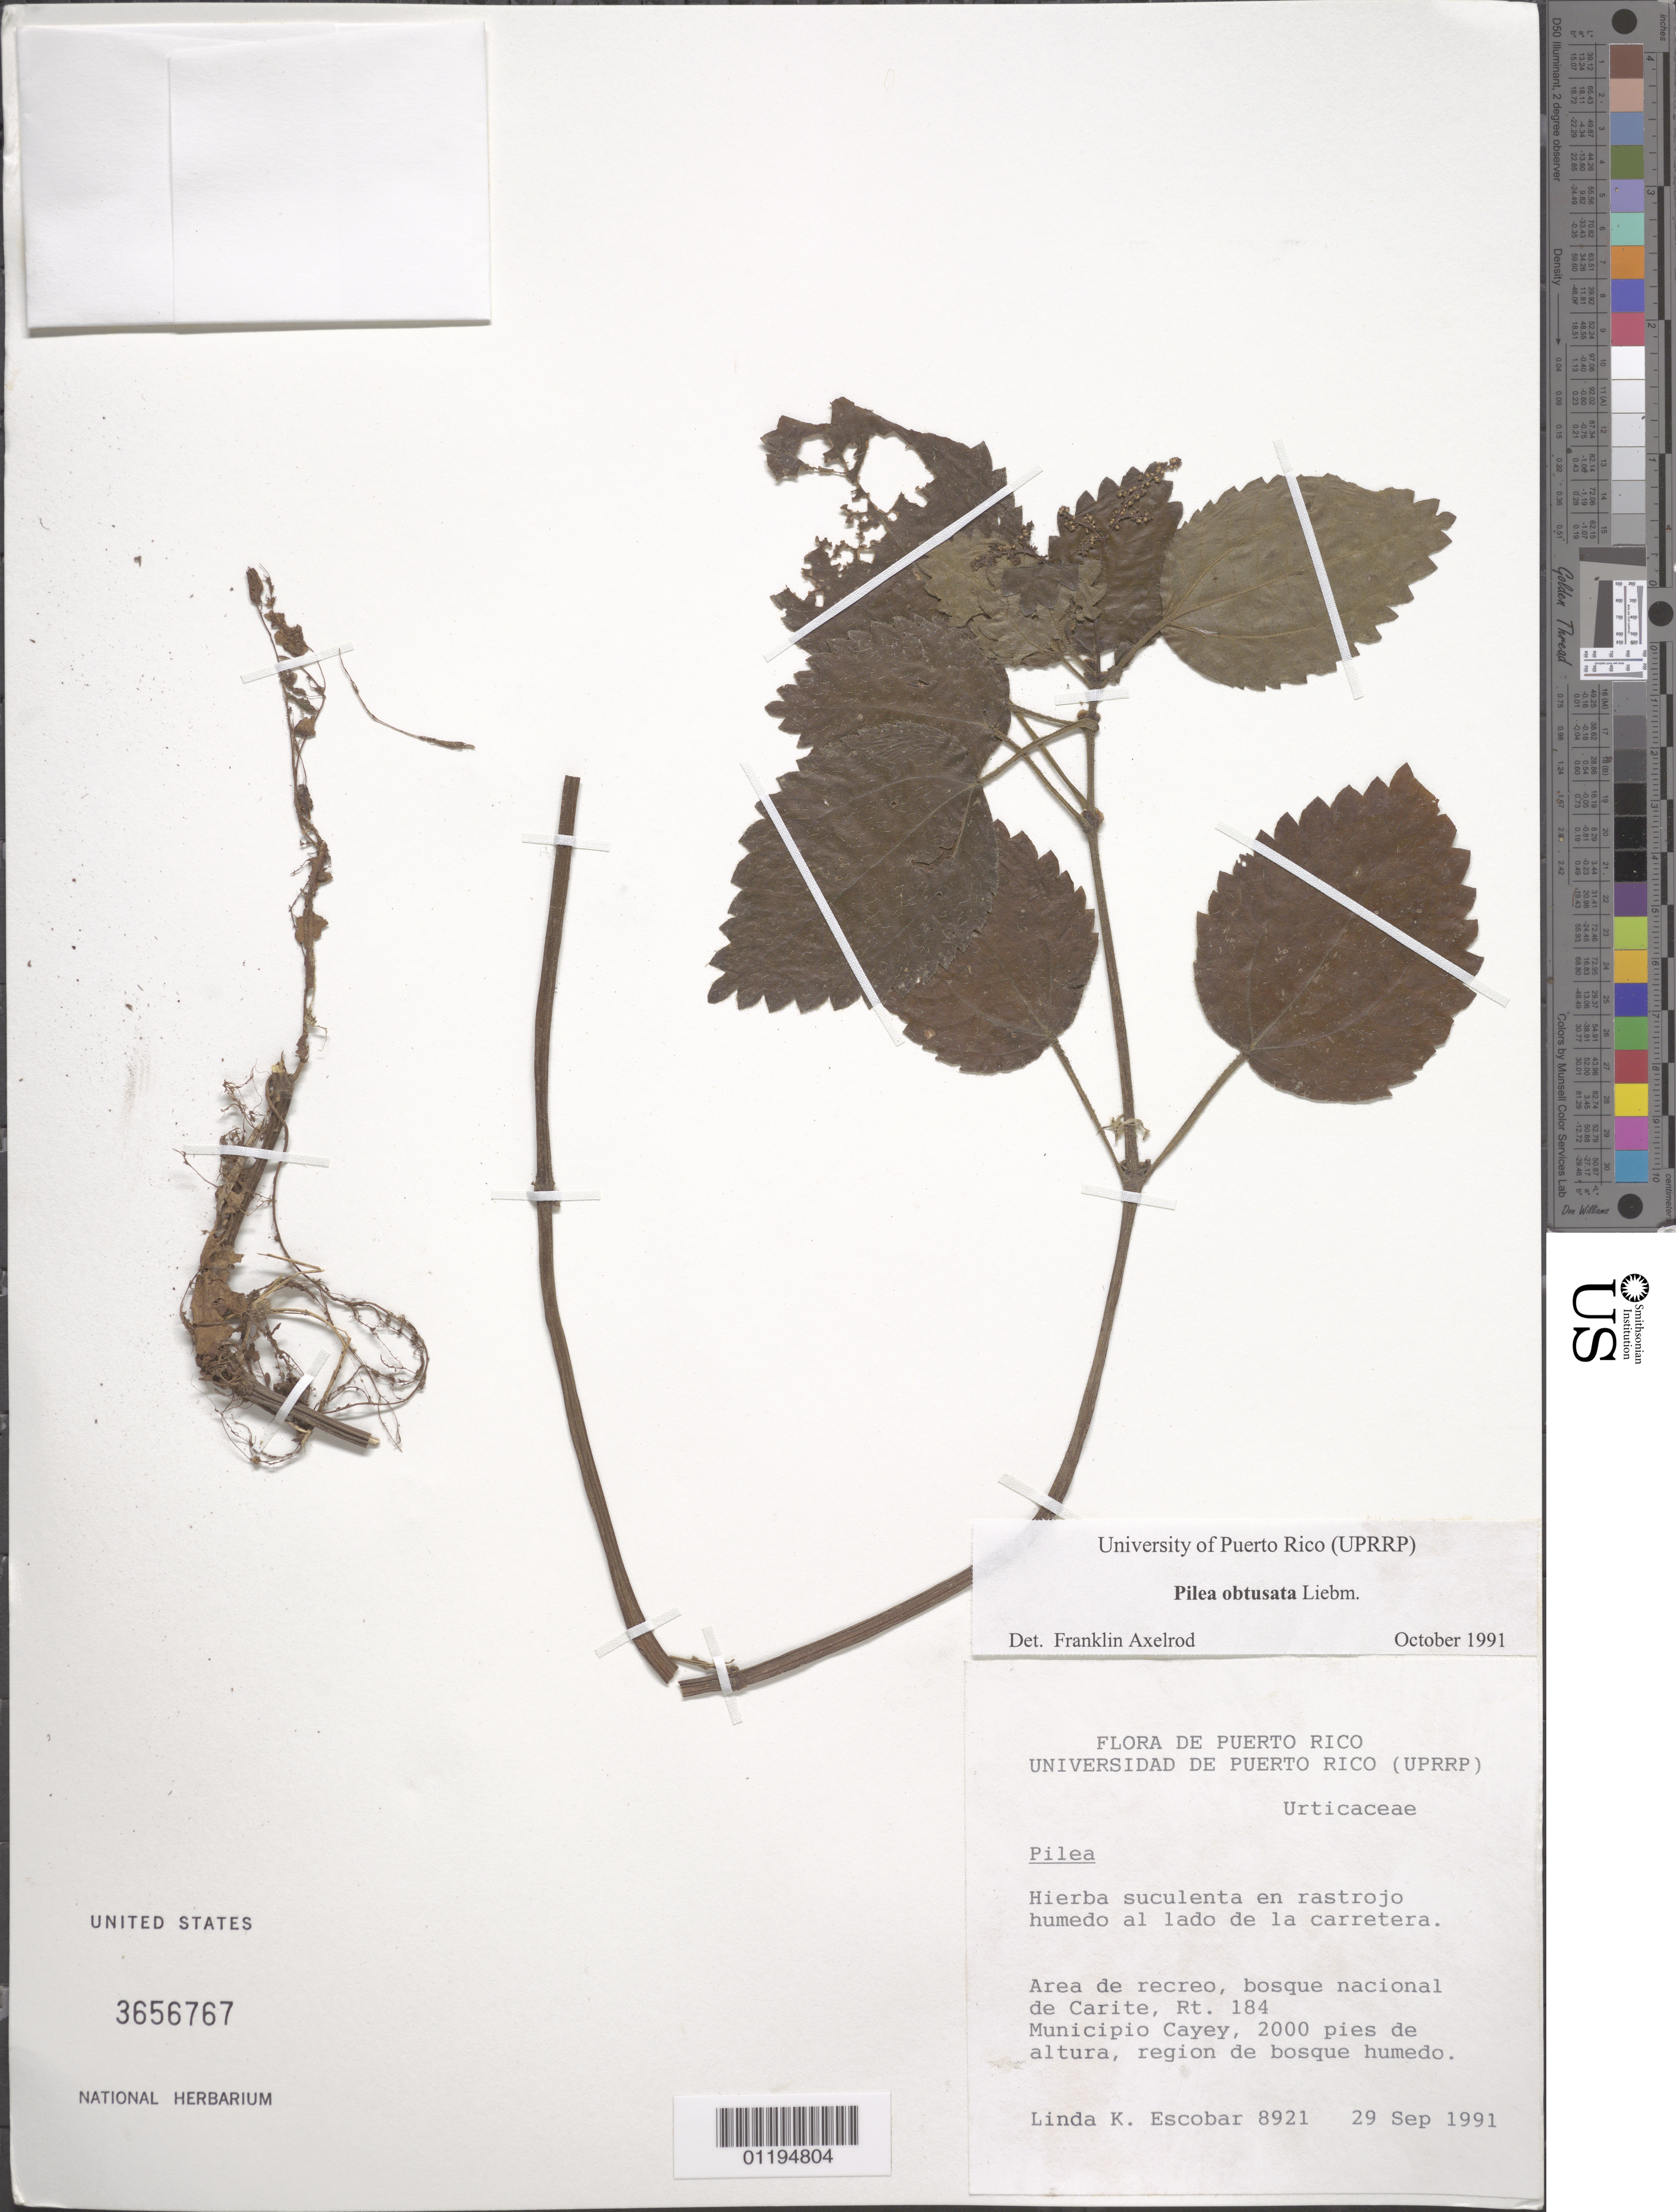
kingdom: Plantae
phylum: Tracheophyta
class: Magnoliopsida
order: Rosales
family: Urticaceae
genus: Pilea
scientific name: Pilea obtusata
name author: Liebm.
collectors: L. K. de Escobar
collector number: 8921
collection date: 1991-09-29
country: Puerto Rico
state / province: Cayey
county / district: Cayey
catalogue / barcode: US 3656767